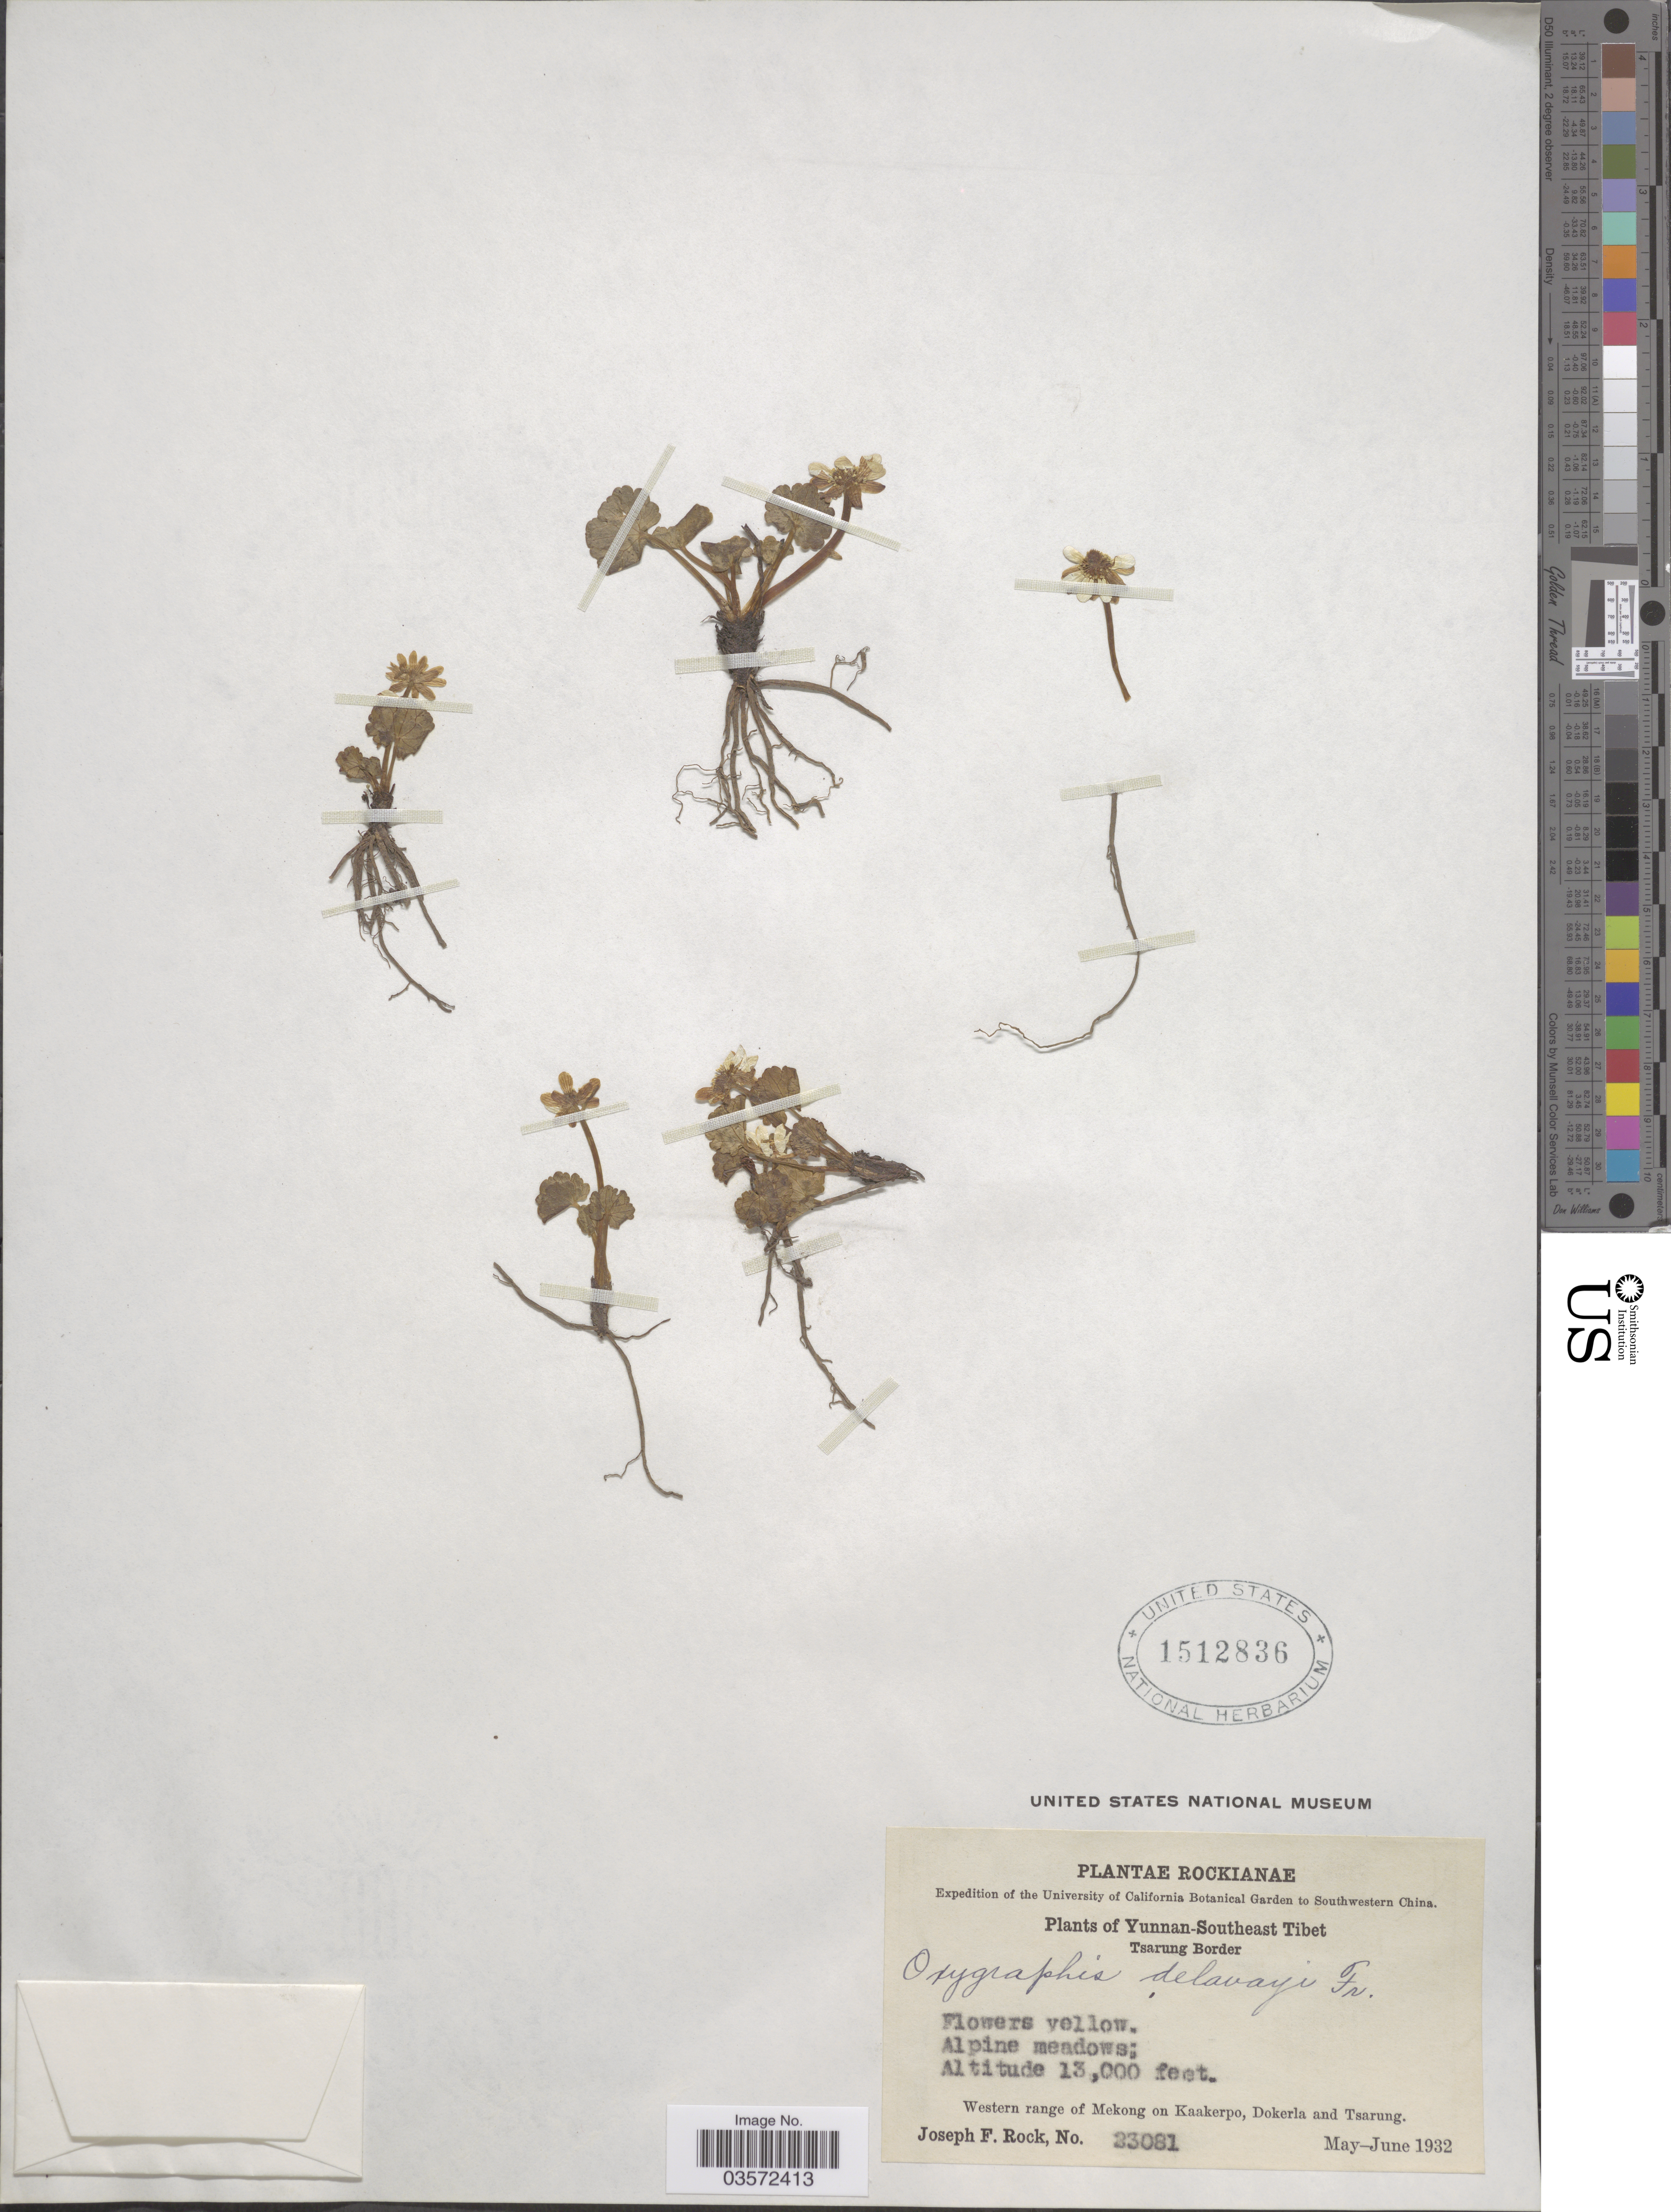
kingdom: Plantae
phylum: Tracheophyta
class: Magnoliopsida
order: Ranunculales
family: Ranunculaceae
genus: Oxygraphis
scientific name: Oxygraphis delavayi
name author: Franch.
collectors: J. F. Rock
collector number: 23081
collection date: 1932-05/1932-06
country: China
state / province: Yunnan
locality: Yunnan-Southeast Tibet, Tsarung Border. Western range of Mekong on Kaakerpo, Dokerla and Tsarung.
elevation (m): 3962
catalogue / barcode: US 1512836